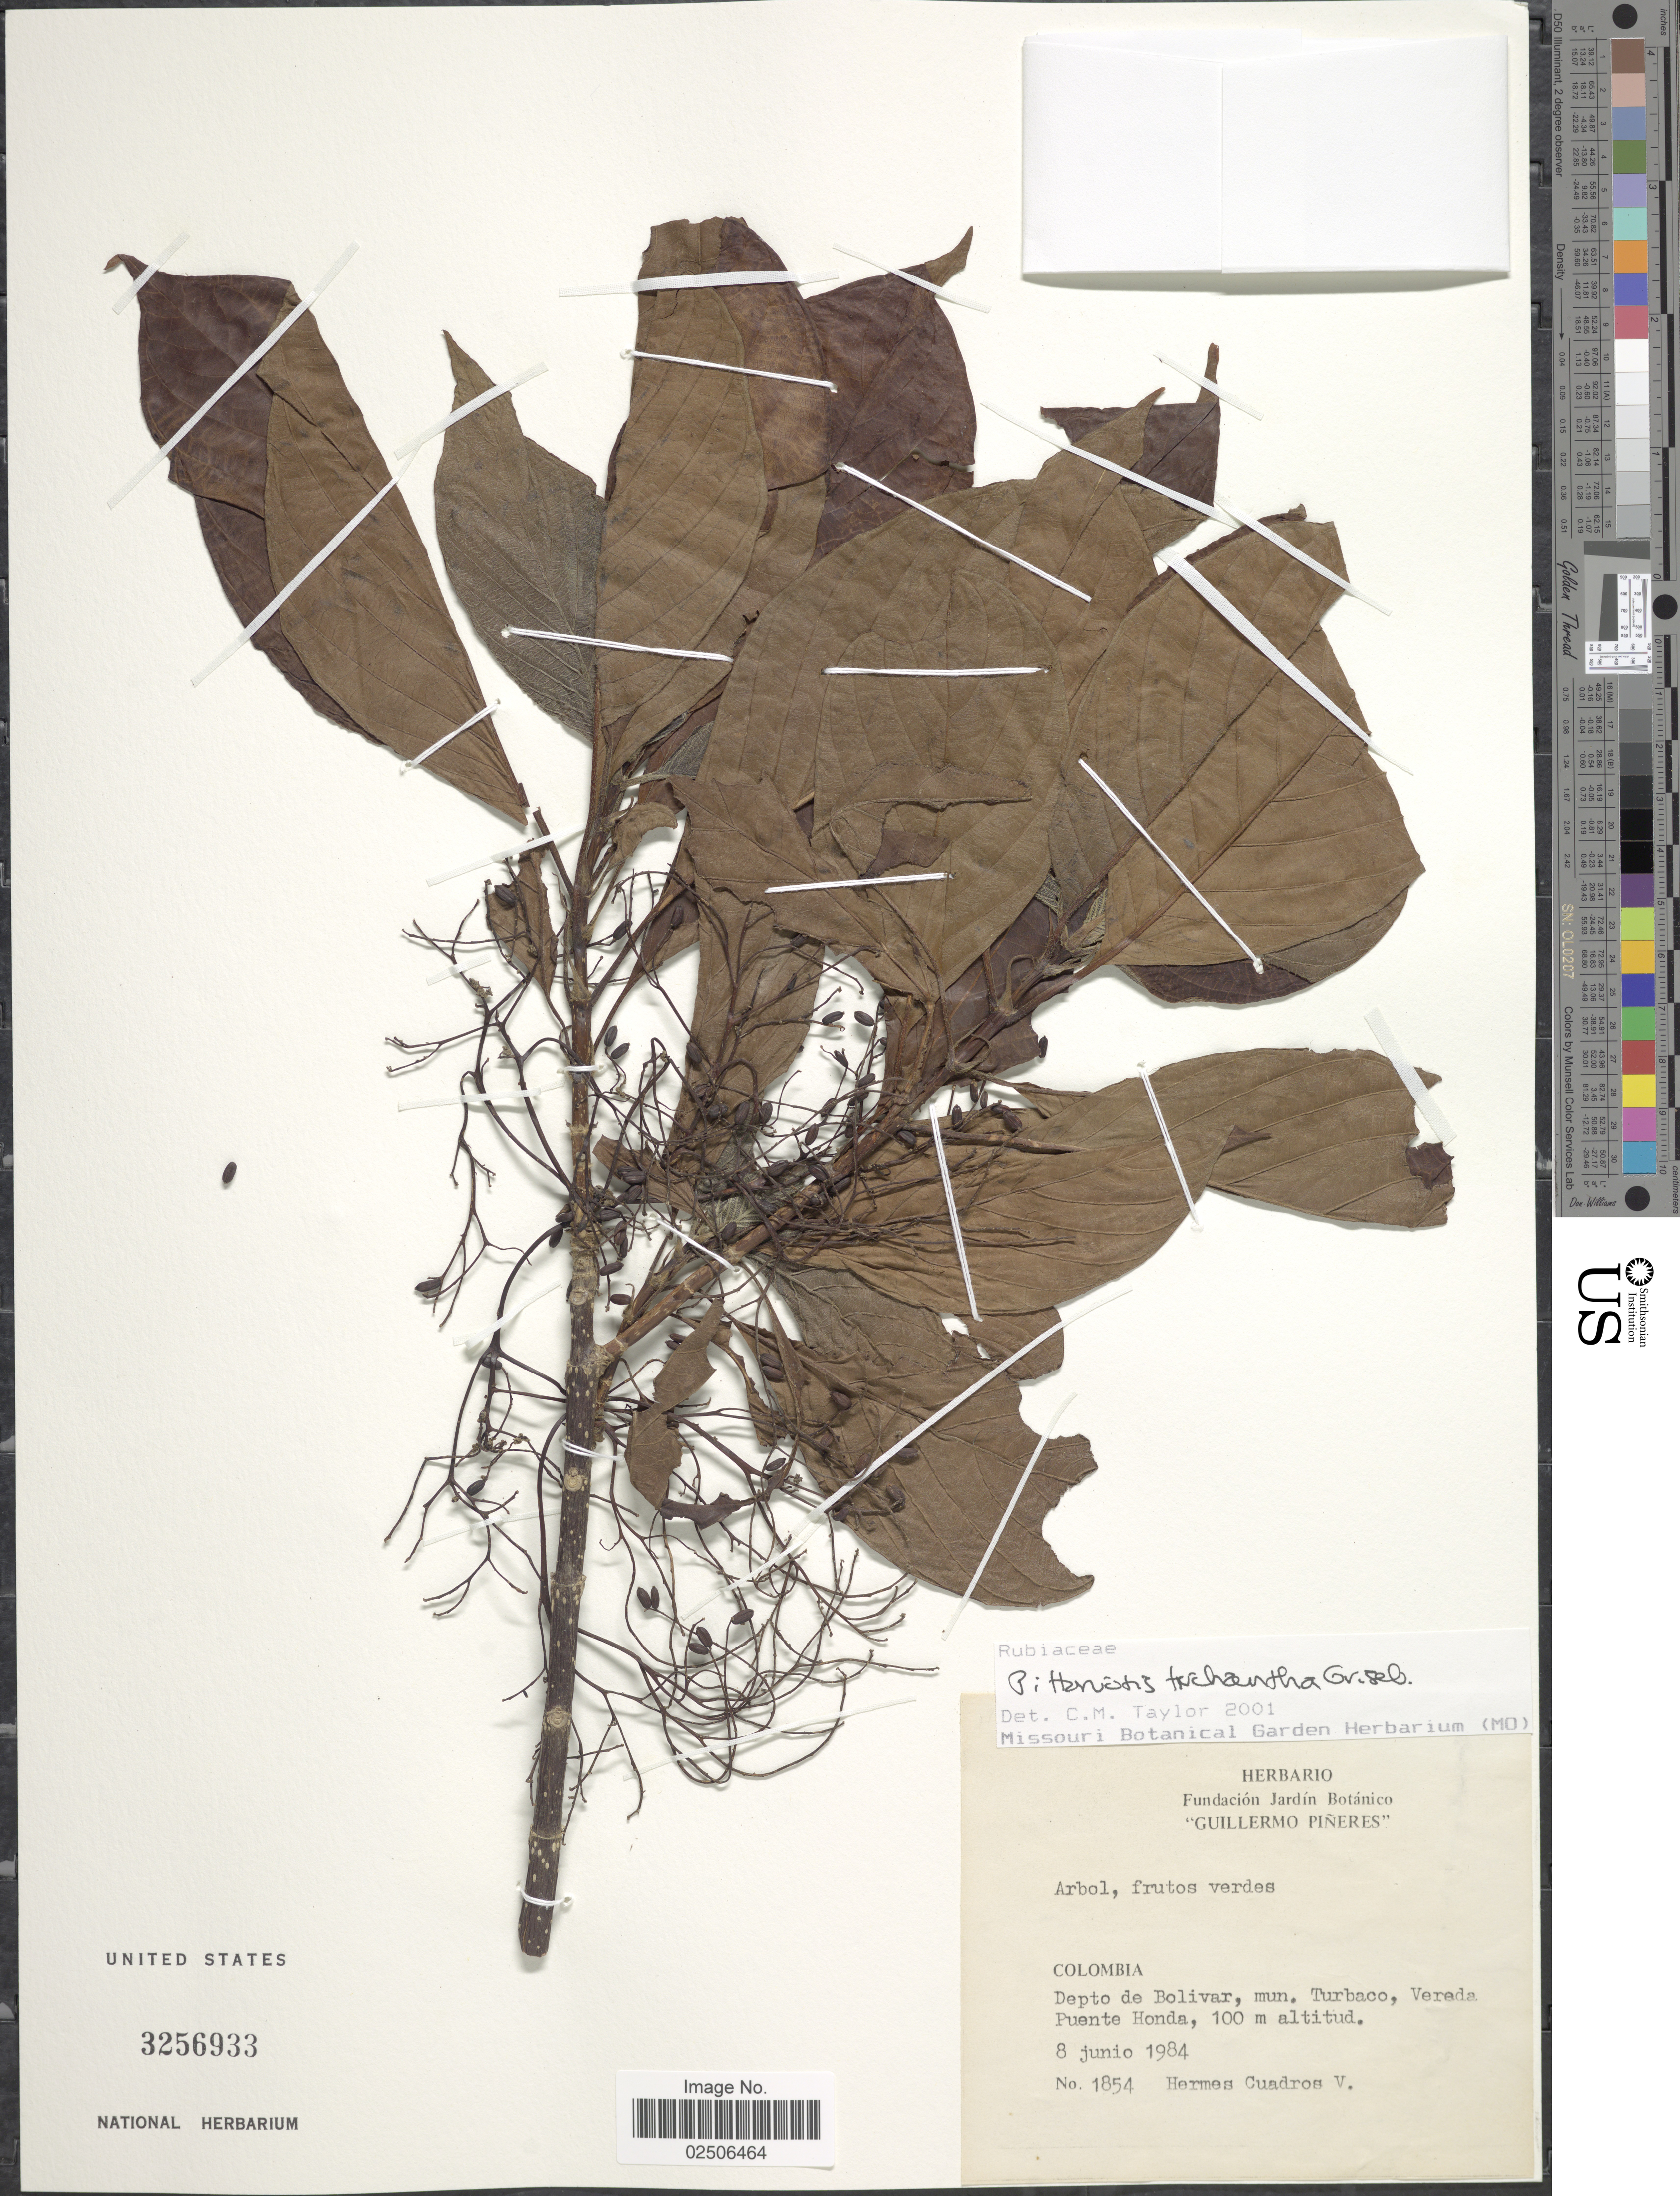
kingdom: Plantae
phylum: Tracheophyta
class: Magnoliopsida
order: Gentianales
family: Rubiaceae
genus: Pittoniotis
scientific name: Pittoniotis trichantha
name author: Griseb.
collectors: H. Cuadros V.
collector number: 1854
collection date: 1984-06-08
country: Colombia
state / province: Bolívar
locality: Mun. Turbaco, Vereda Puente Honda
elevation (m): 100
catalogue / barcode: US 3256933